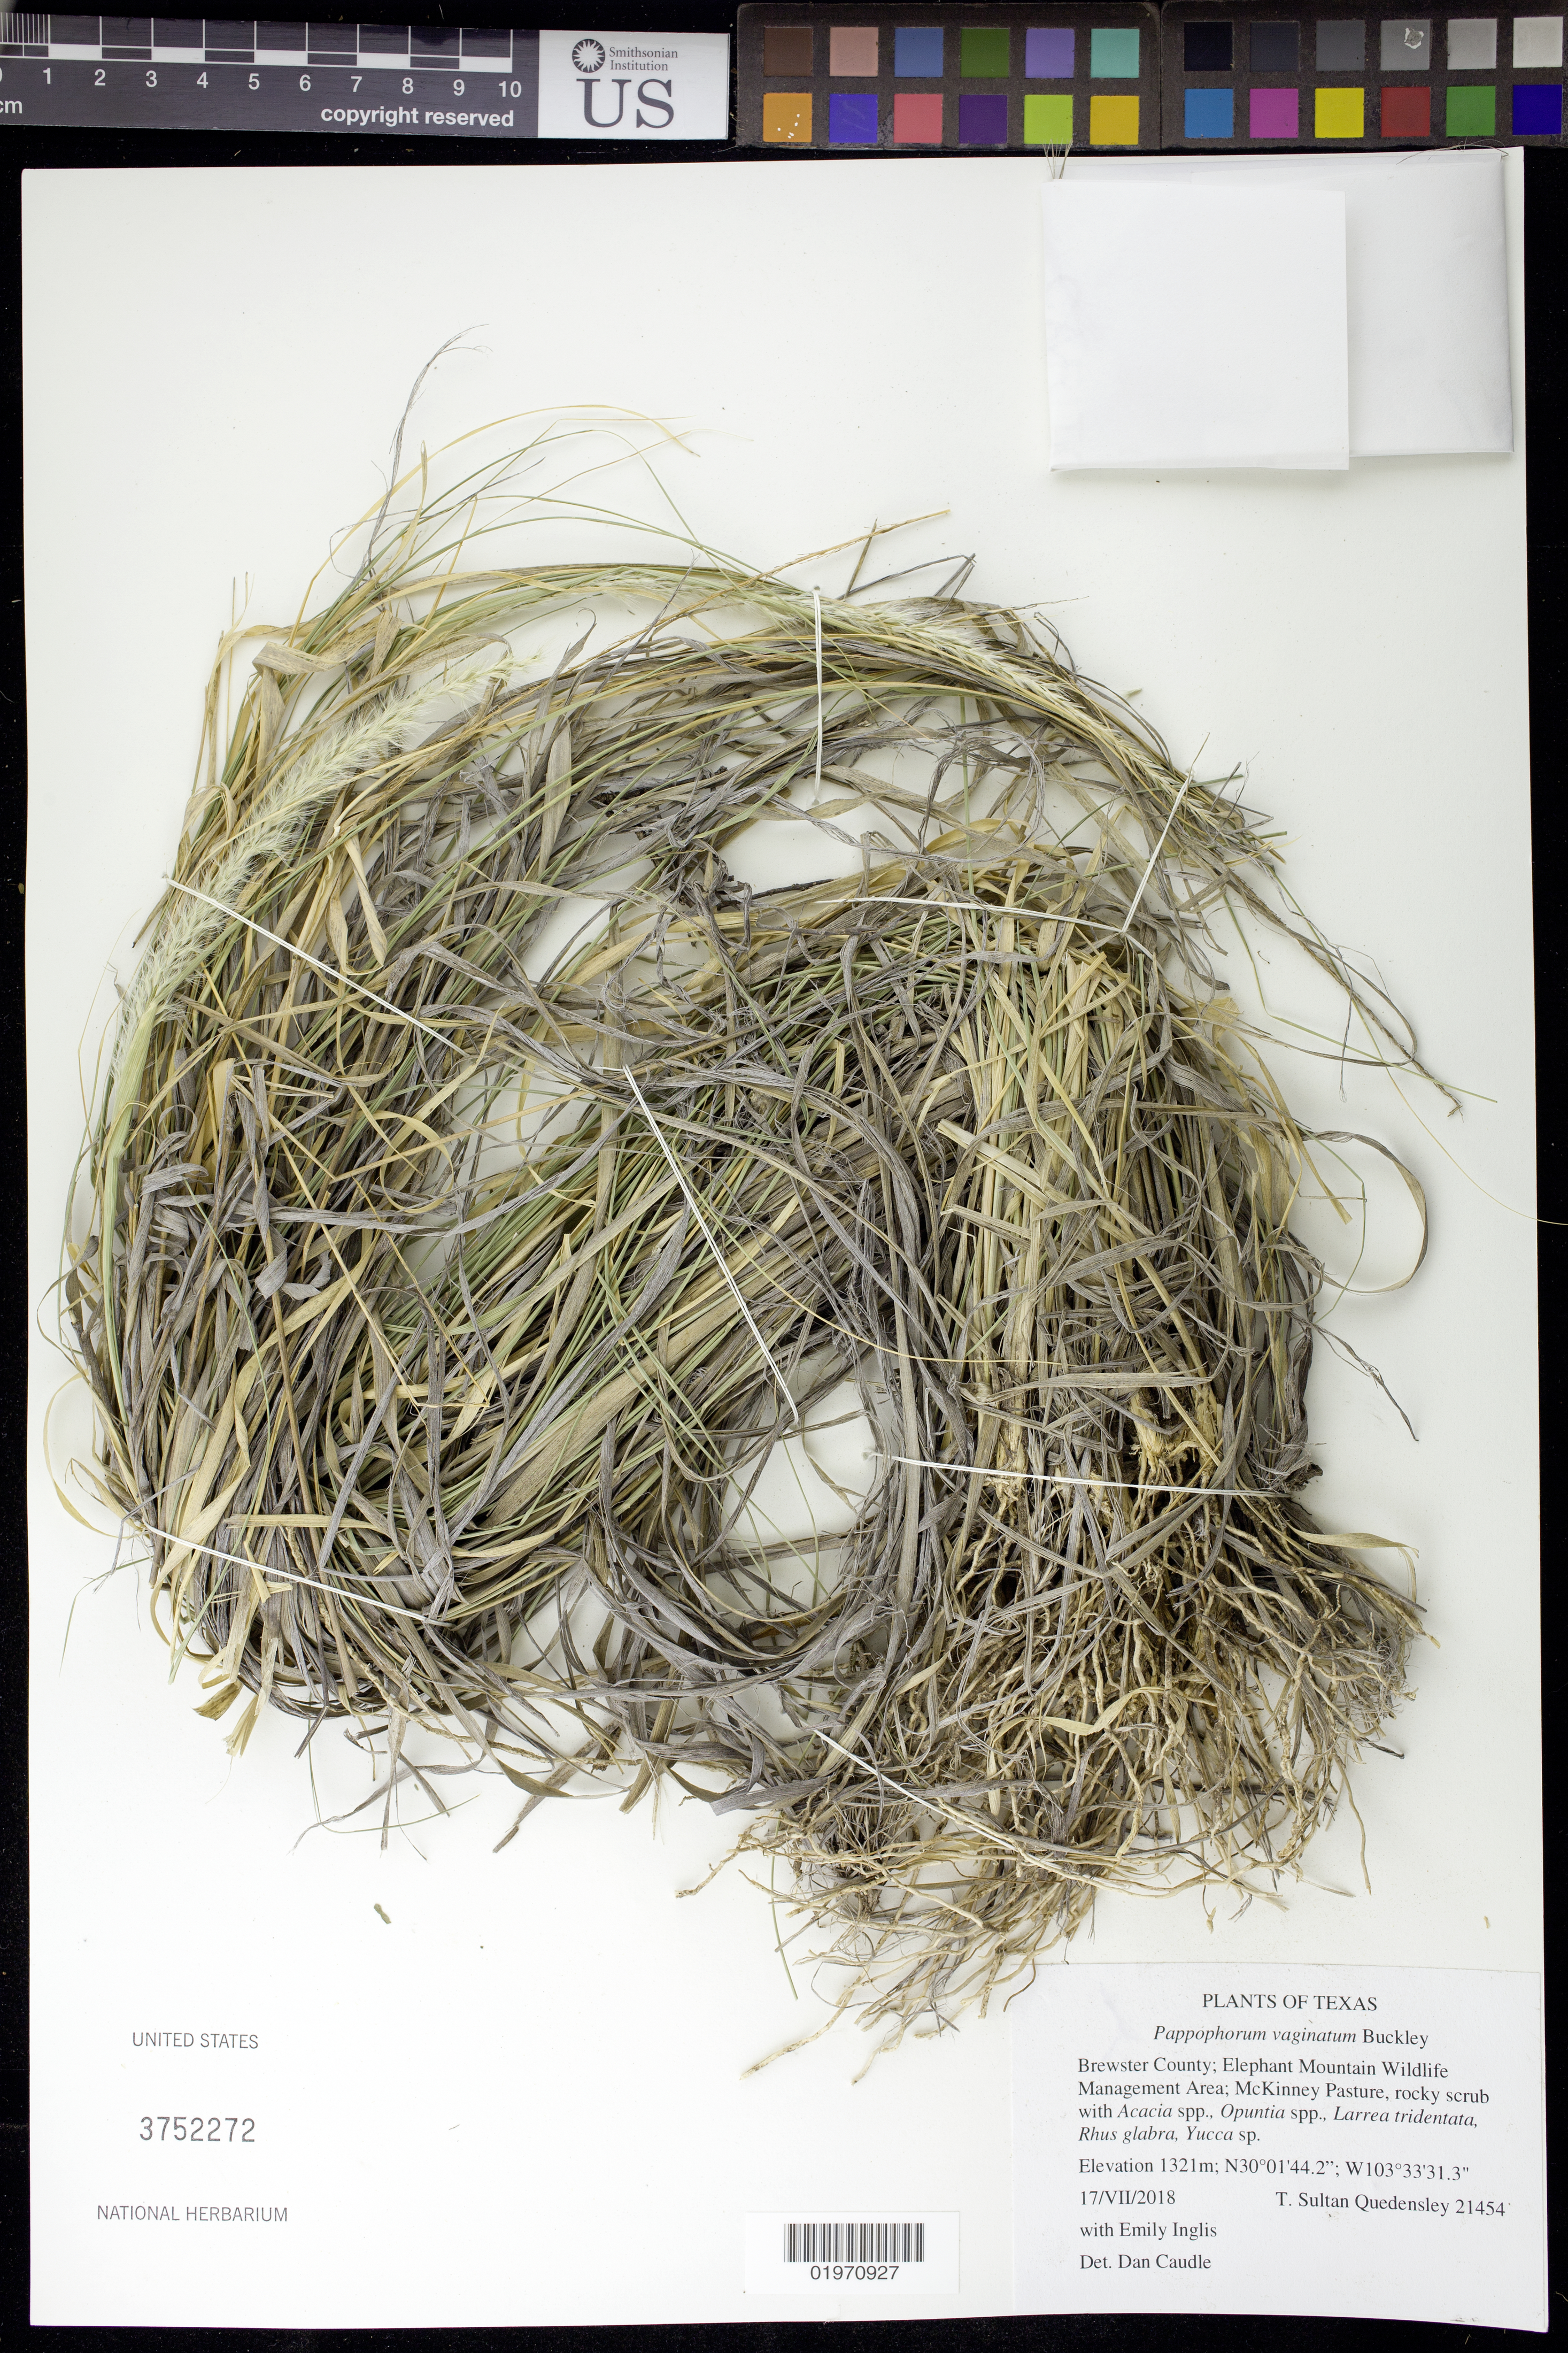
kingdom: Plantae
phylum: Tracheophyta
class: Liliopsida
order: Poales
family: Poaceae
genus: Pappophorum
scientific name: Pappophorum vaginatum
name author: Phil.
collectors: T. S. Quedensley & E. Inglis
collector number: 21454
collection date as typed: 17 Jul 2018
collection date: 2018-07-17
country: United States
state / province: Texas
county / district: Brewster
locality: Elephant Mountain Wildlife Management Area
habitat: Acacia spp., Opuntia spp., Larrea tridentata, Rhus glabra, Yucca sp.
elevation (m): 1321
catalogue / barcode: US 3752272